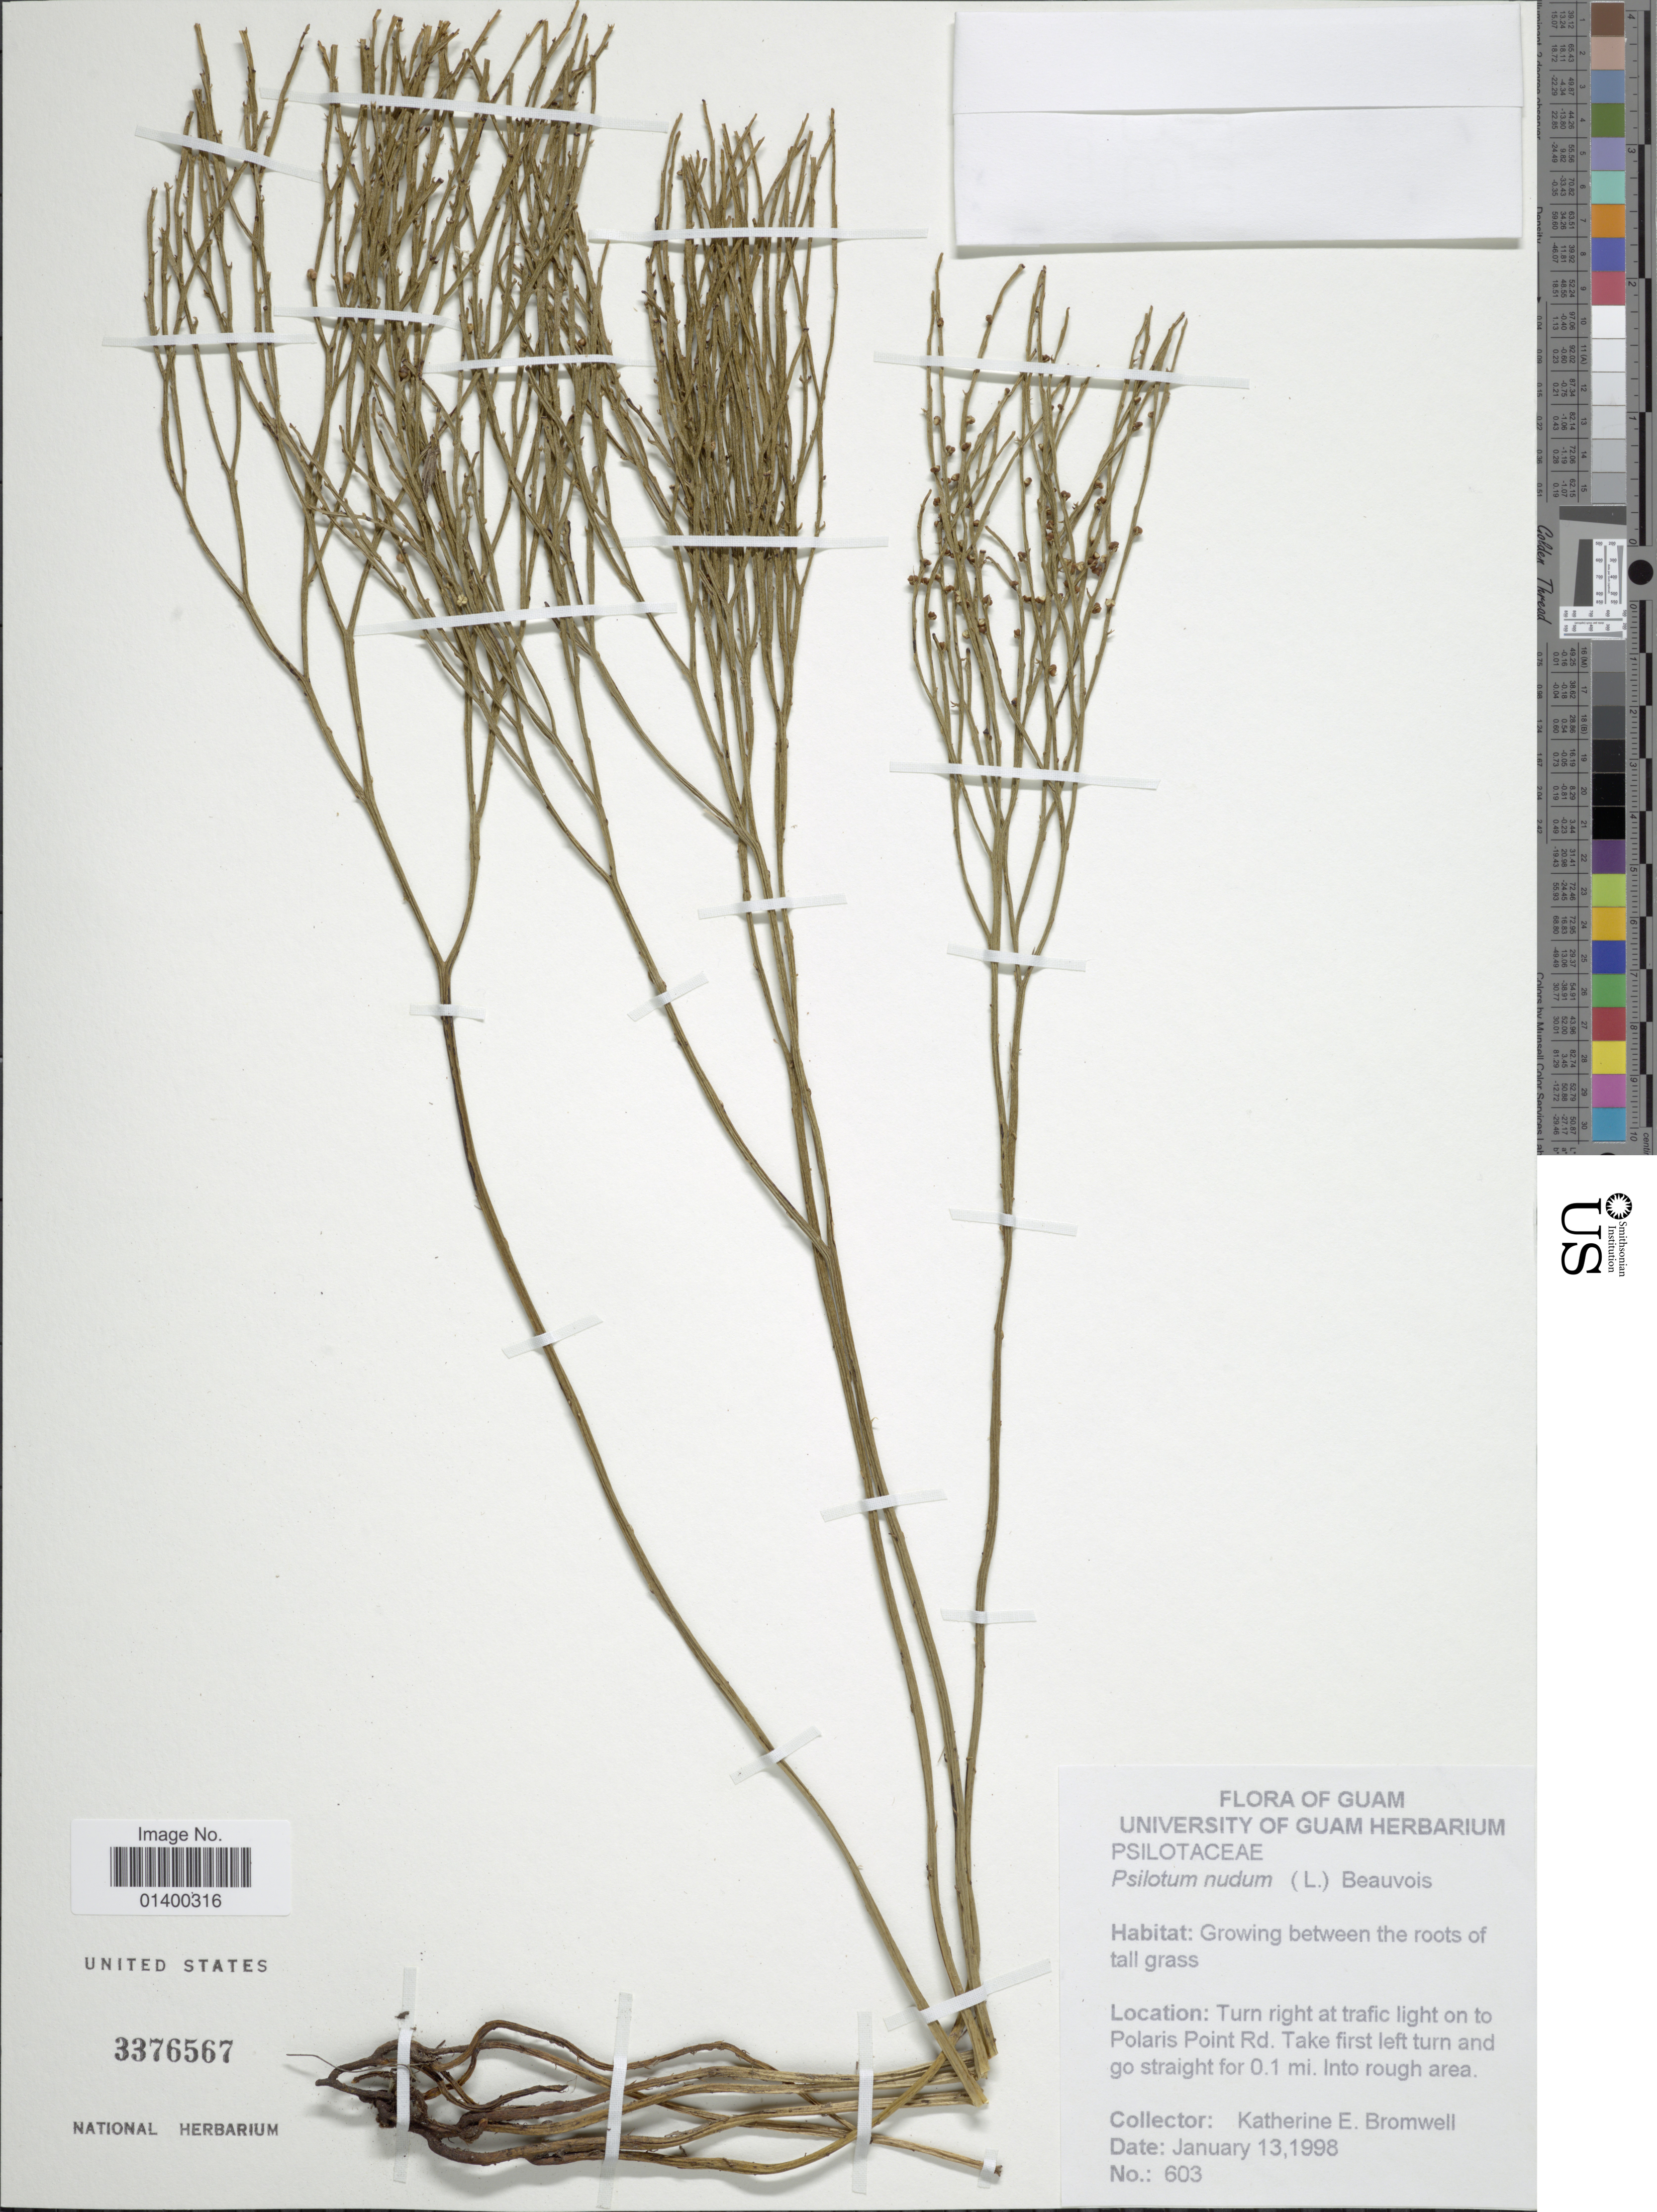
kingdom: Plantae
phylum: Tracheophyta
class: Polypodiopsida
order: Psilotales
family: Psilotaceae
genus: Psilotum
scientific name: Psilotum nudum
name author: (L.) P. Beauv.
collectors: K. Bromwell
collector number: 603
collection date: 1998-01-13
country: Guam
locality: Turn right at traffic light on to Polaris Point Rd. Take first left turn and go straight for 0.1 mi into rough area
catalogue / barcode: US 3376567